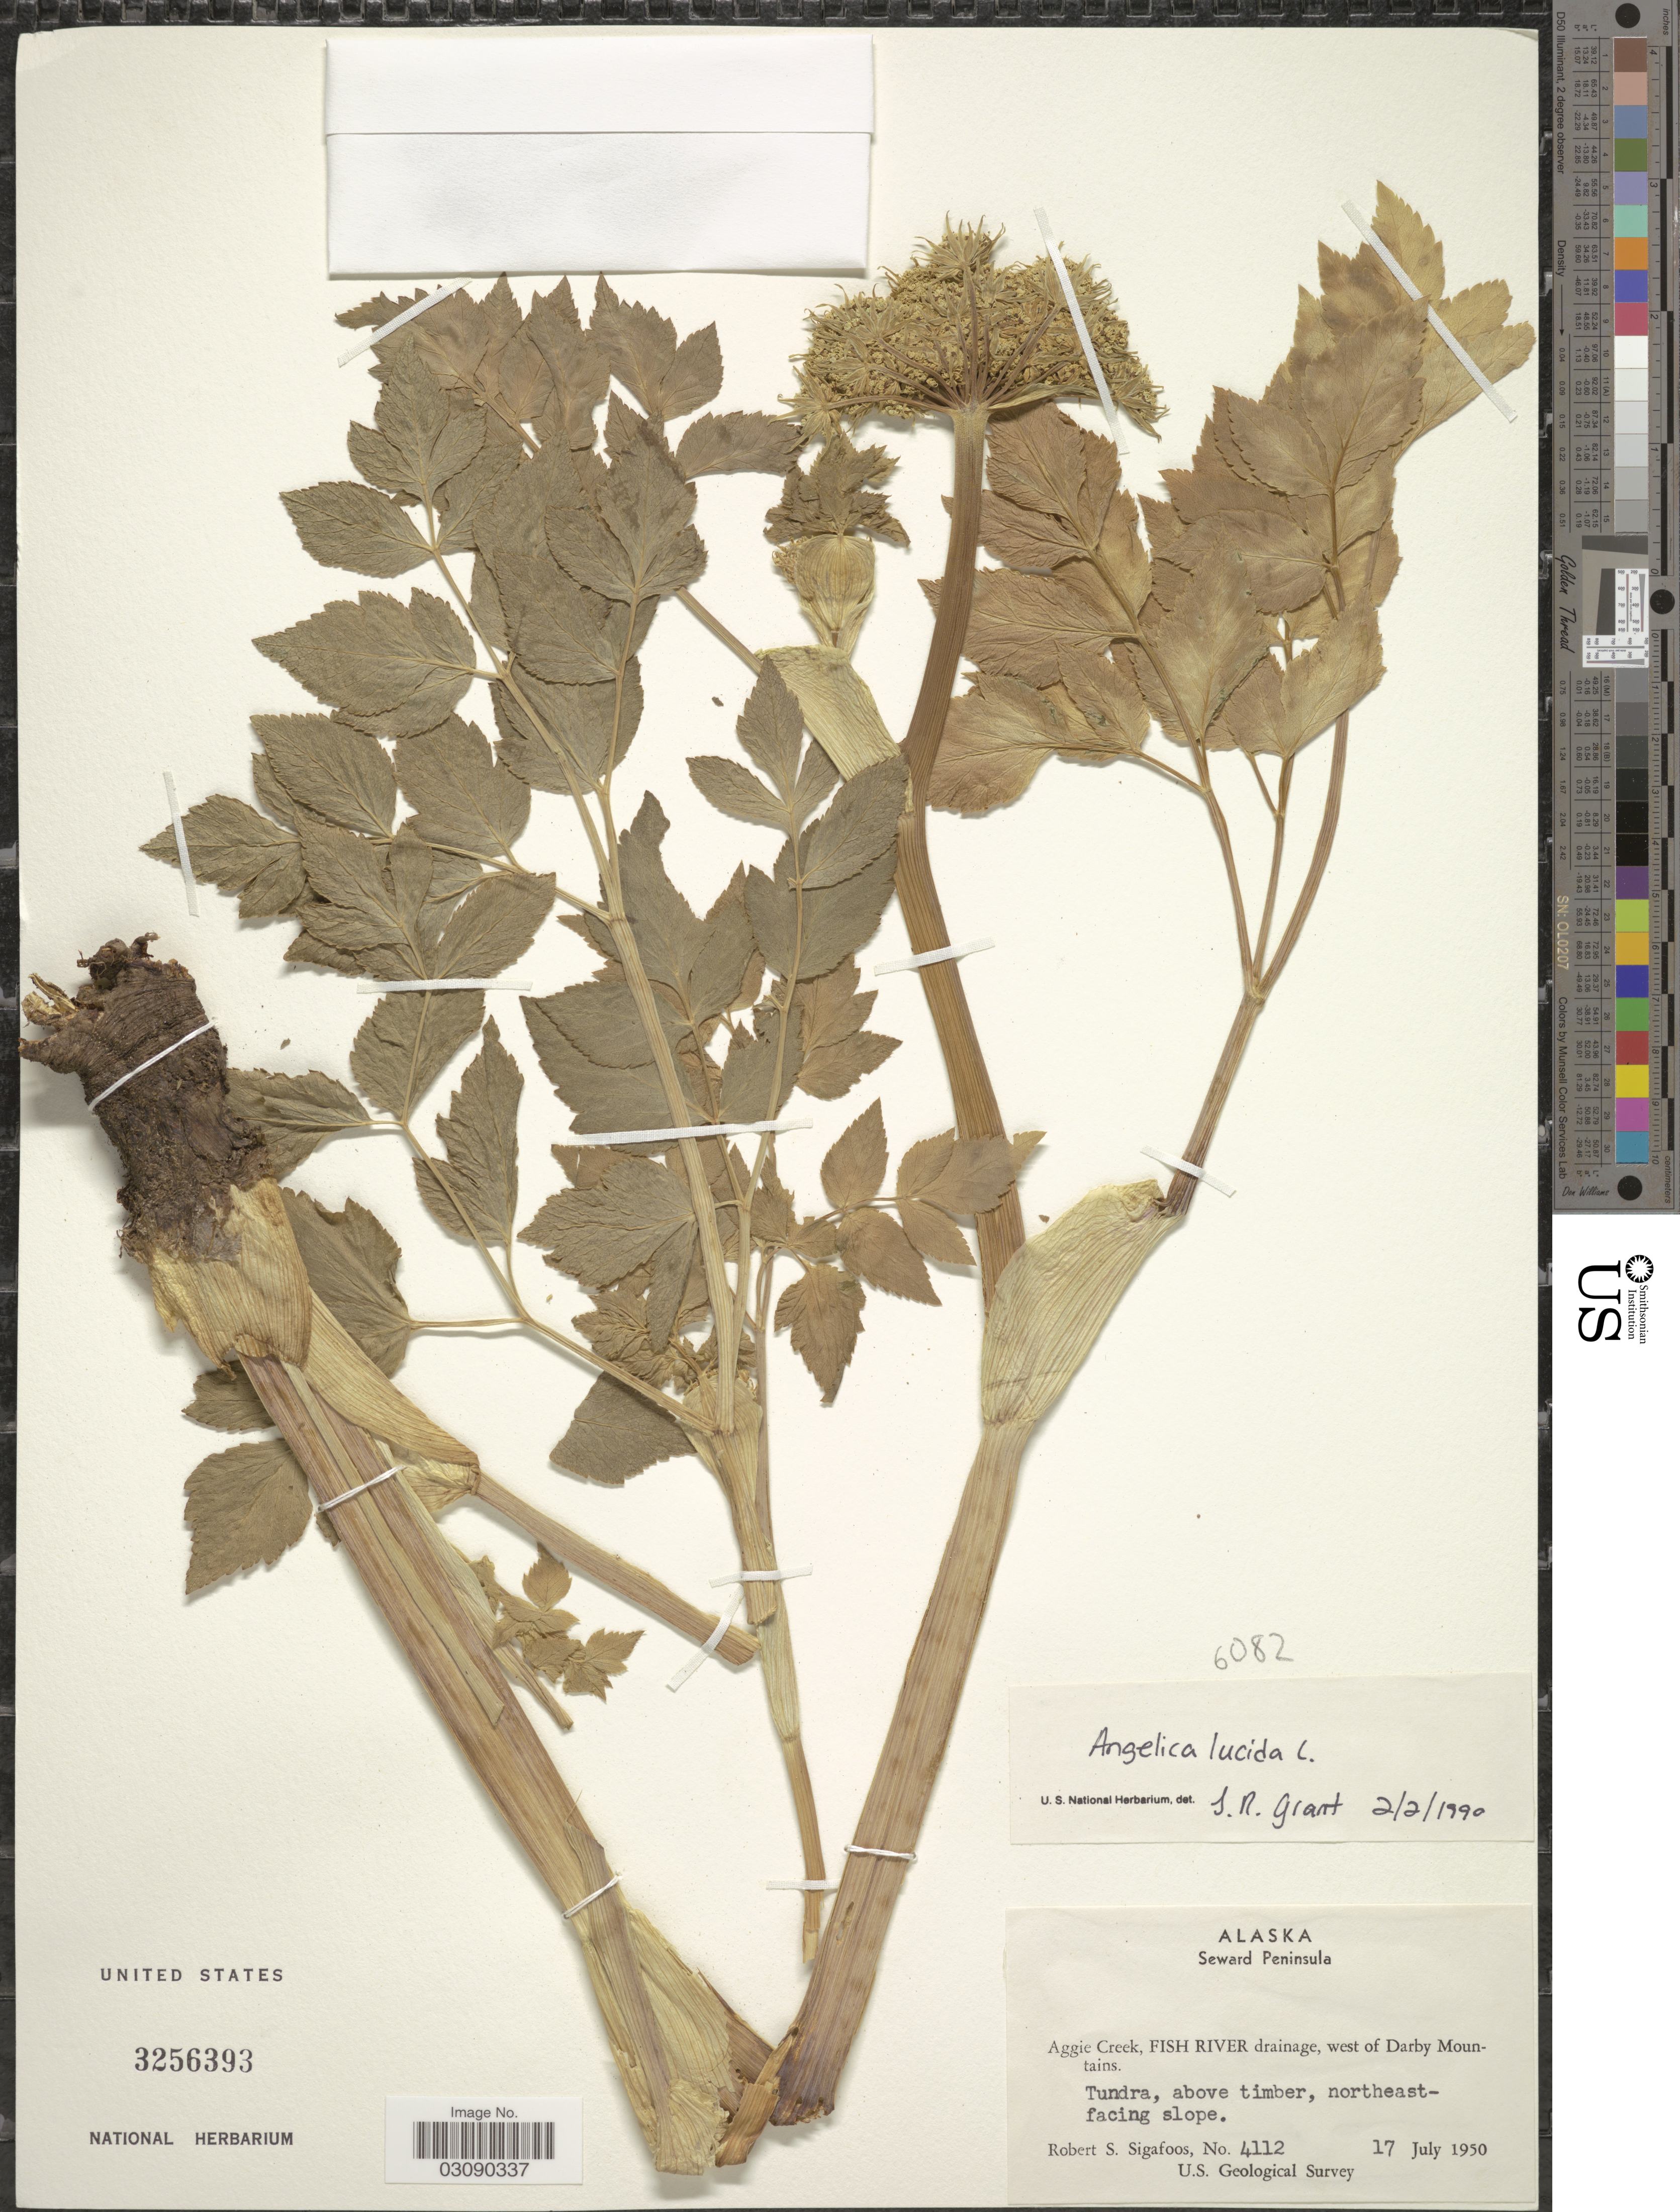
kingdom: Plantae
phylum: Tracheophyta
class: Magnoliopsida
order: Apiales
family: Apiaceae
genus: Angelica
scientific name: Angelica lucida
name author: L.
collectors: R. Sigafoos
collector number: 4112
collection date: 1950-07-17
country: United States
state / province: Alaska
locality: Seward Peninsula, Aggie Creek, Fish River drainage, west of Darby Mountains, Tundra, above timber, northeast facing slope.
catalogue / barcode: US 3256393